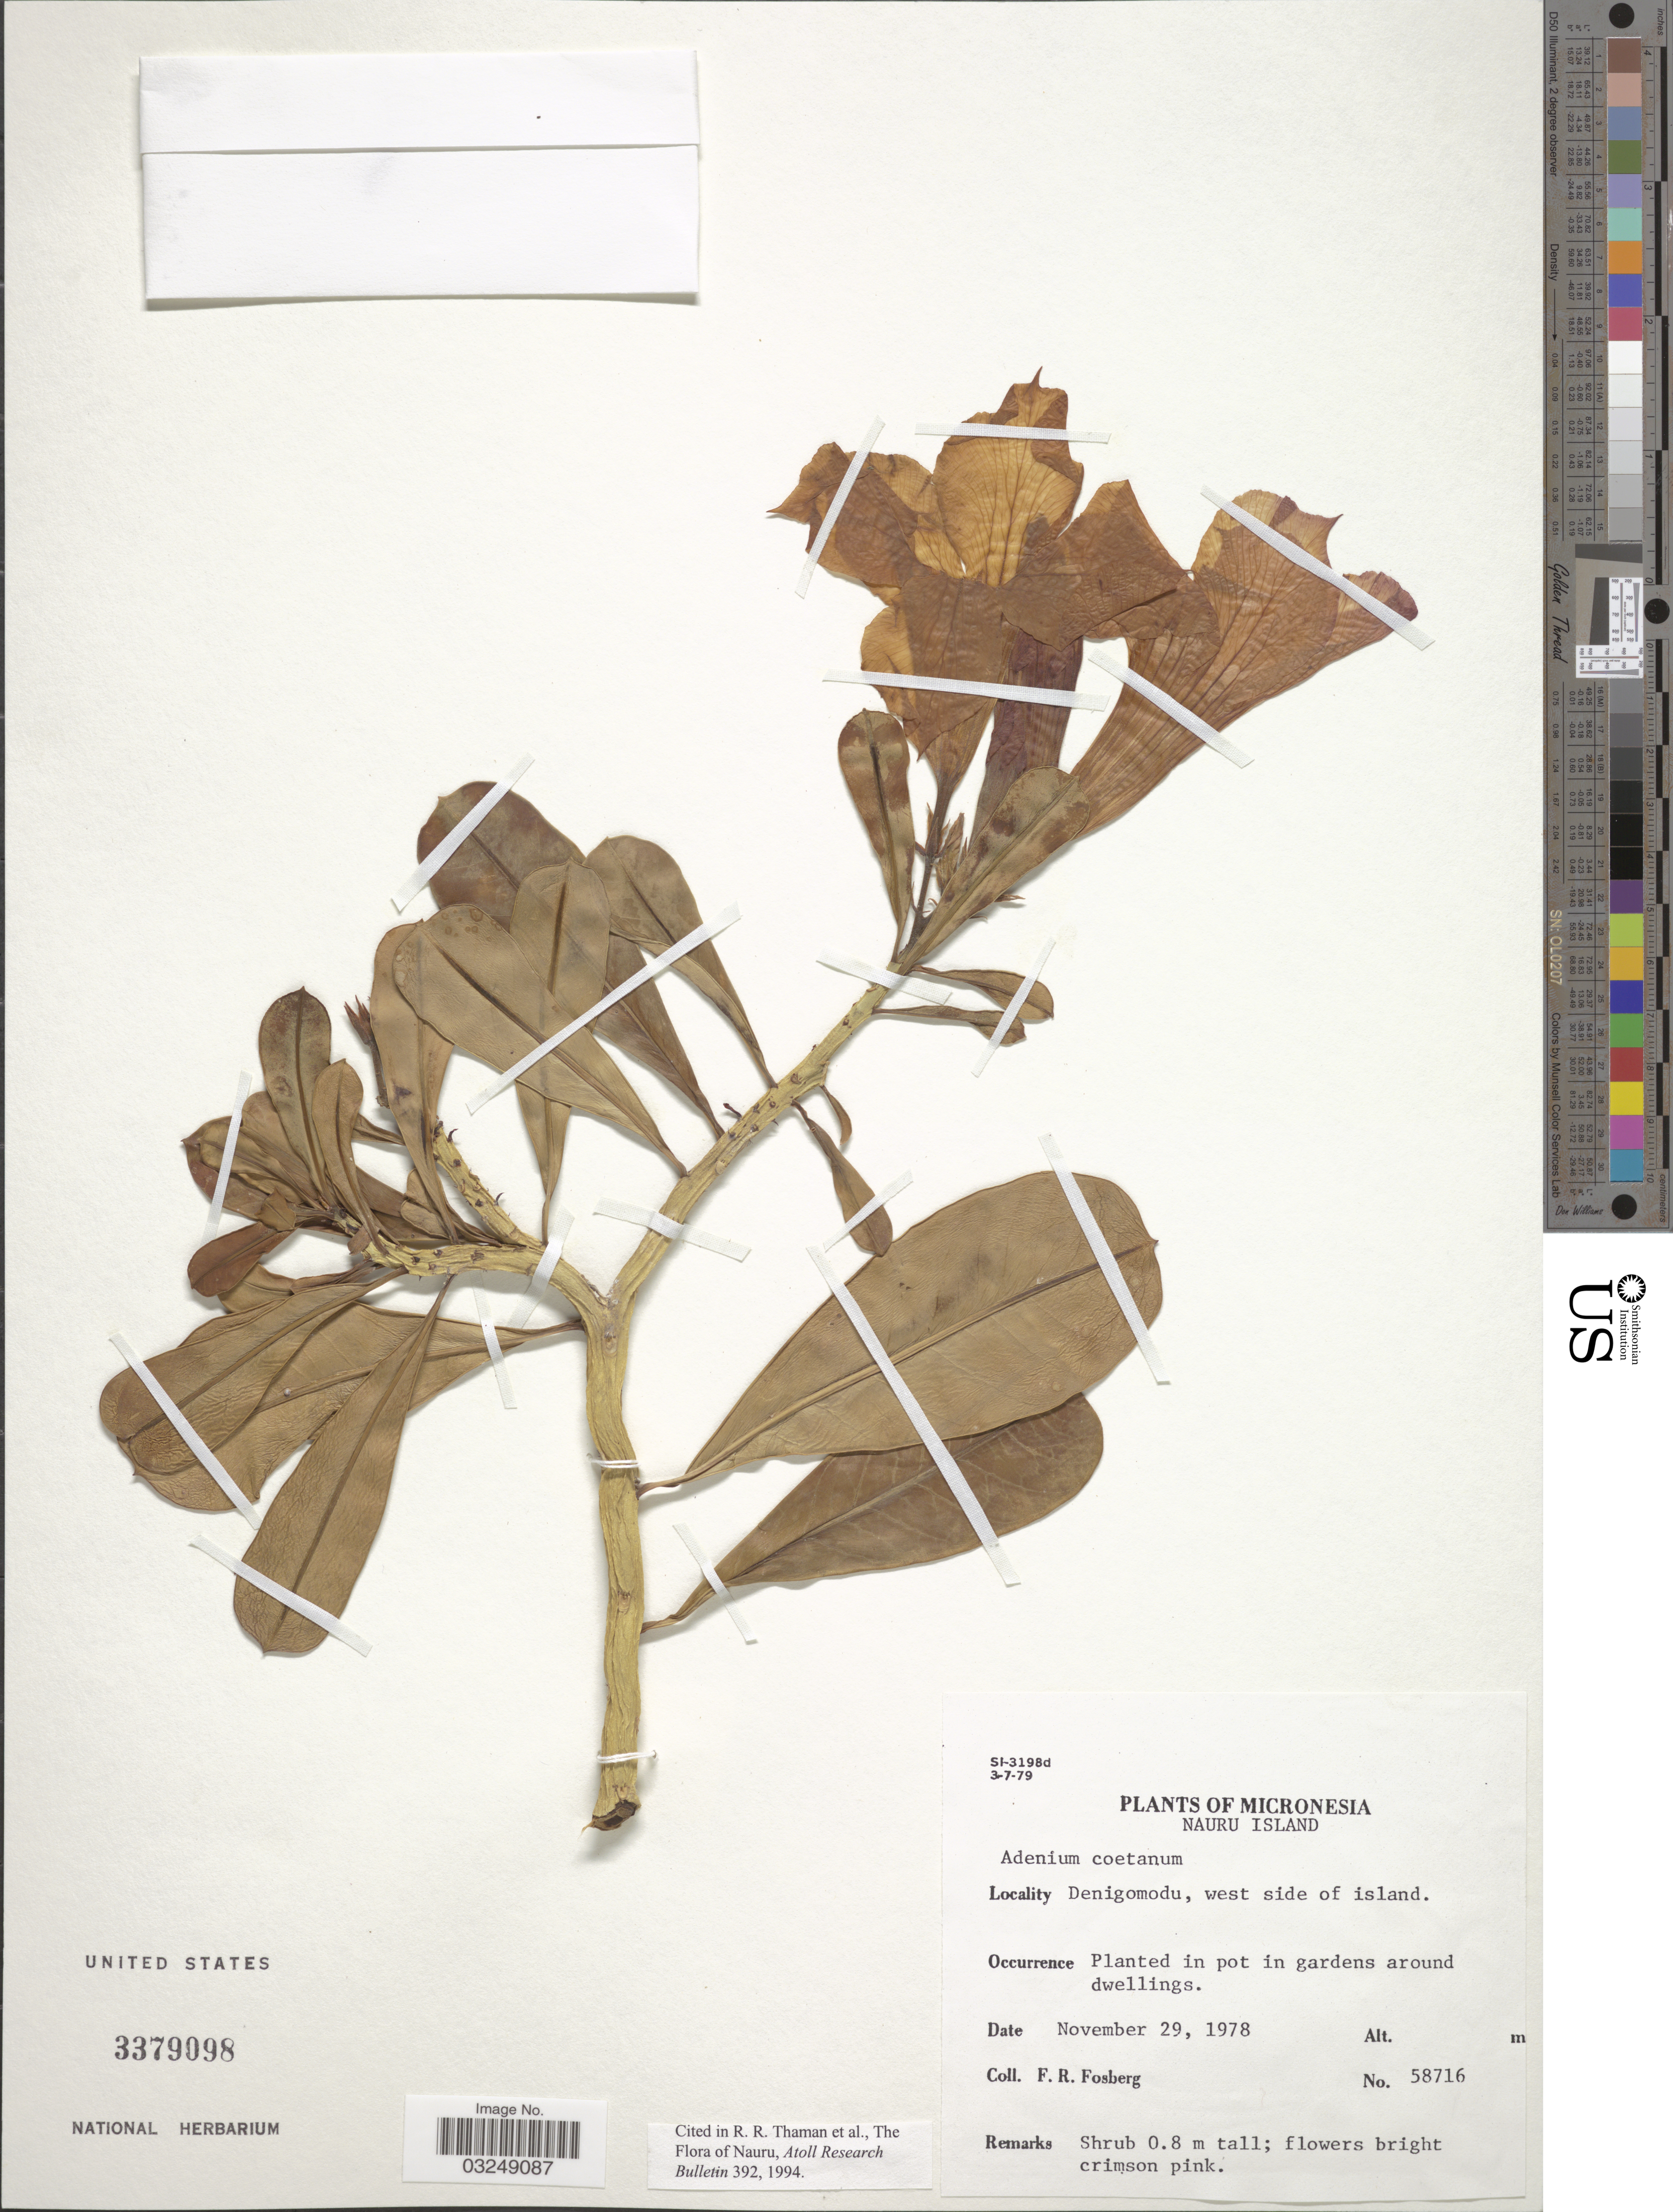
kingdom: Plantae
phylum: Tracheophyta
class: Magnoliopsida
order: Gentianales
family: Apocynaceae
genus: Adenium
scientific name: Adenium coetaneum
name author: Stapf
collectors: F. R. Fosberg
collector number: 58716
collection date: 1978-11-29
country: Micronesia, Federated States of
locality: Micronesia, Nauru Island. Denigomodu, west side of island.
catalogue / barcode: US 3379098